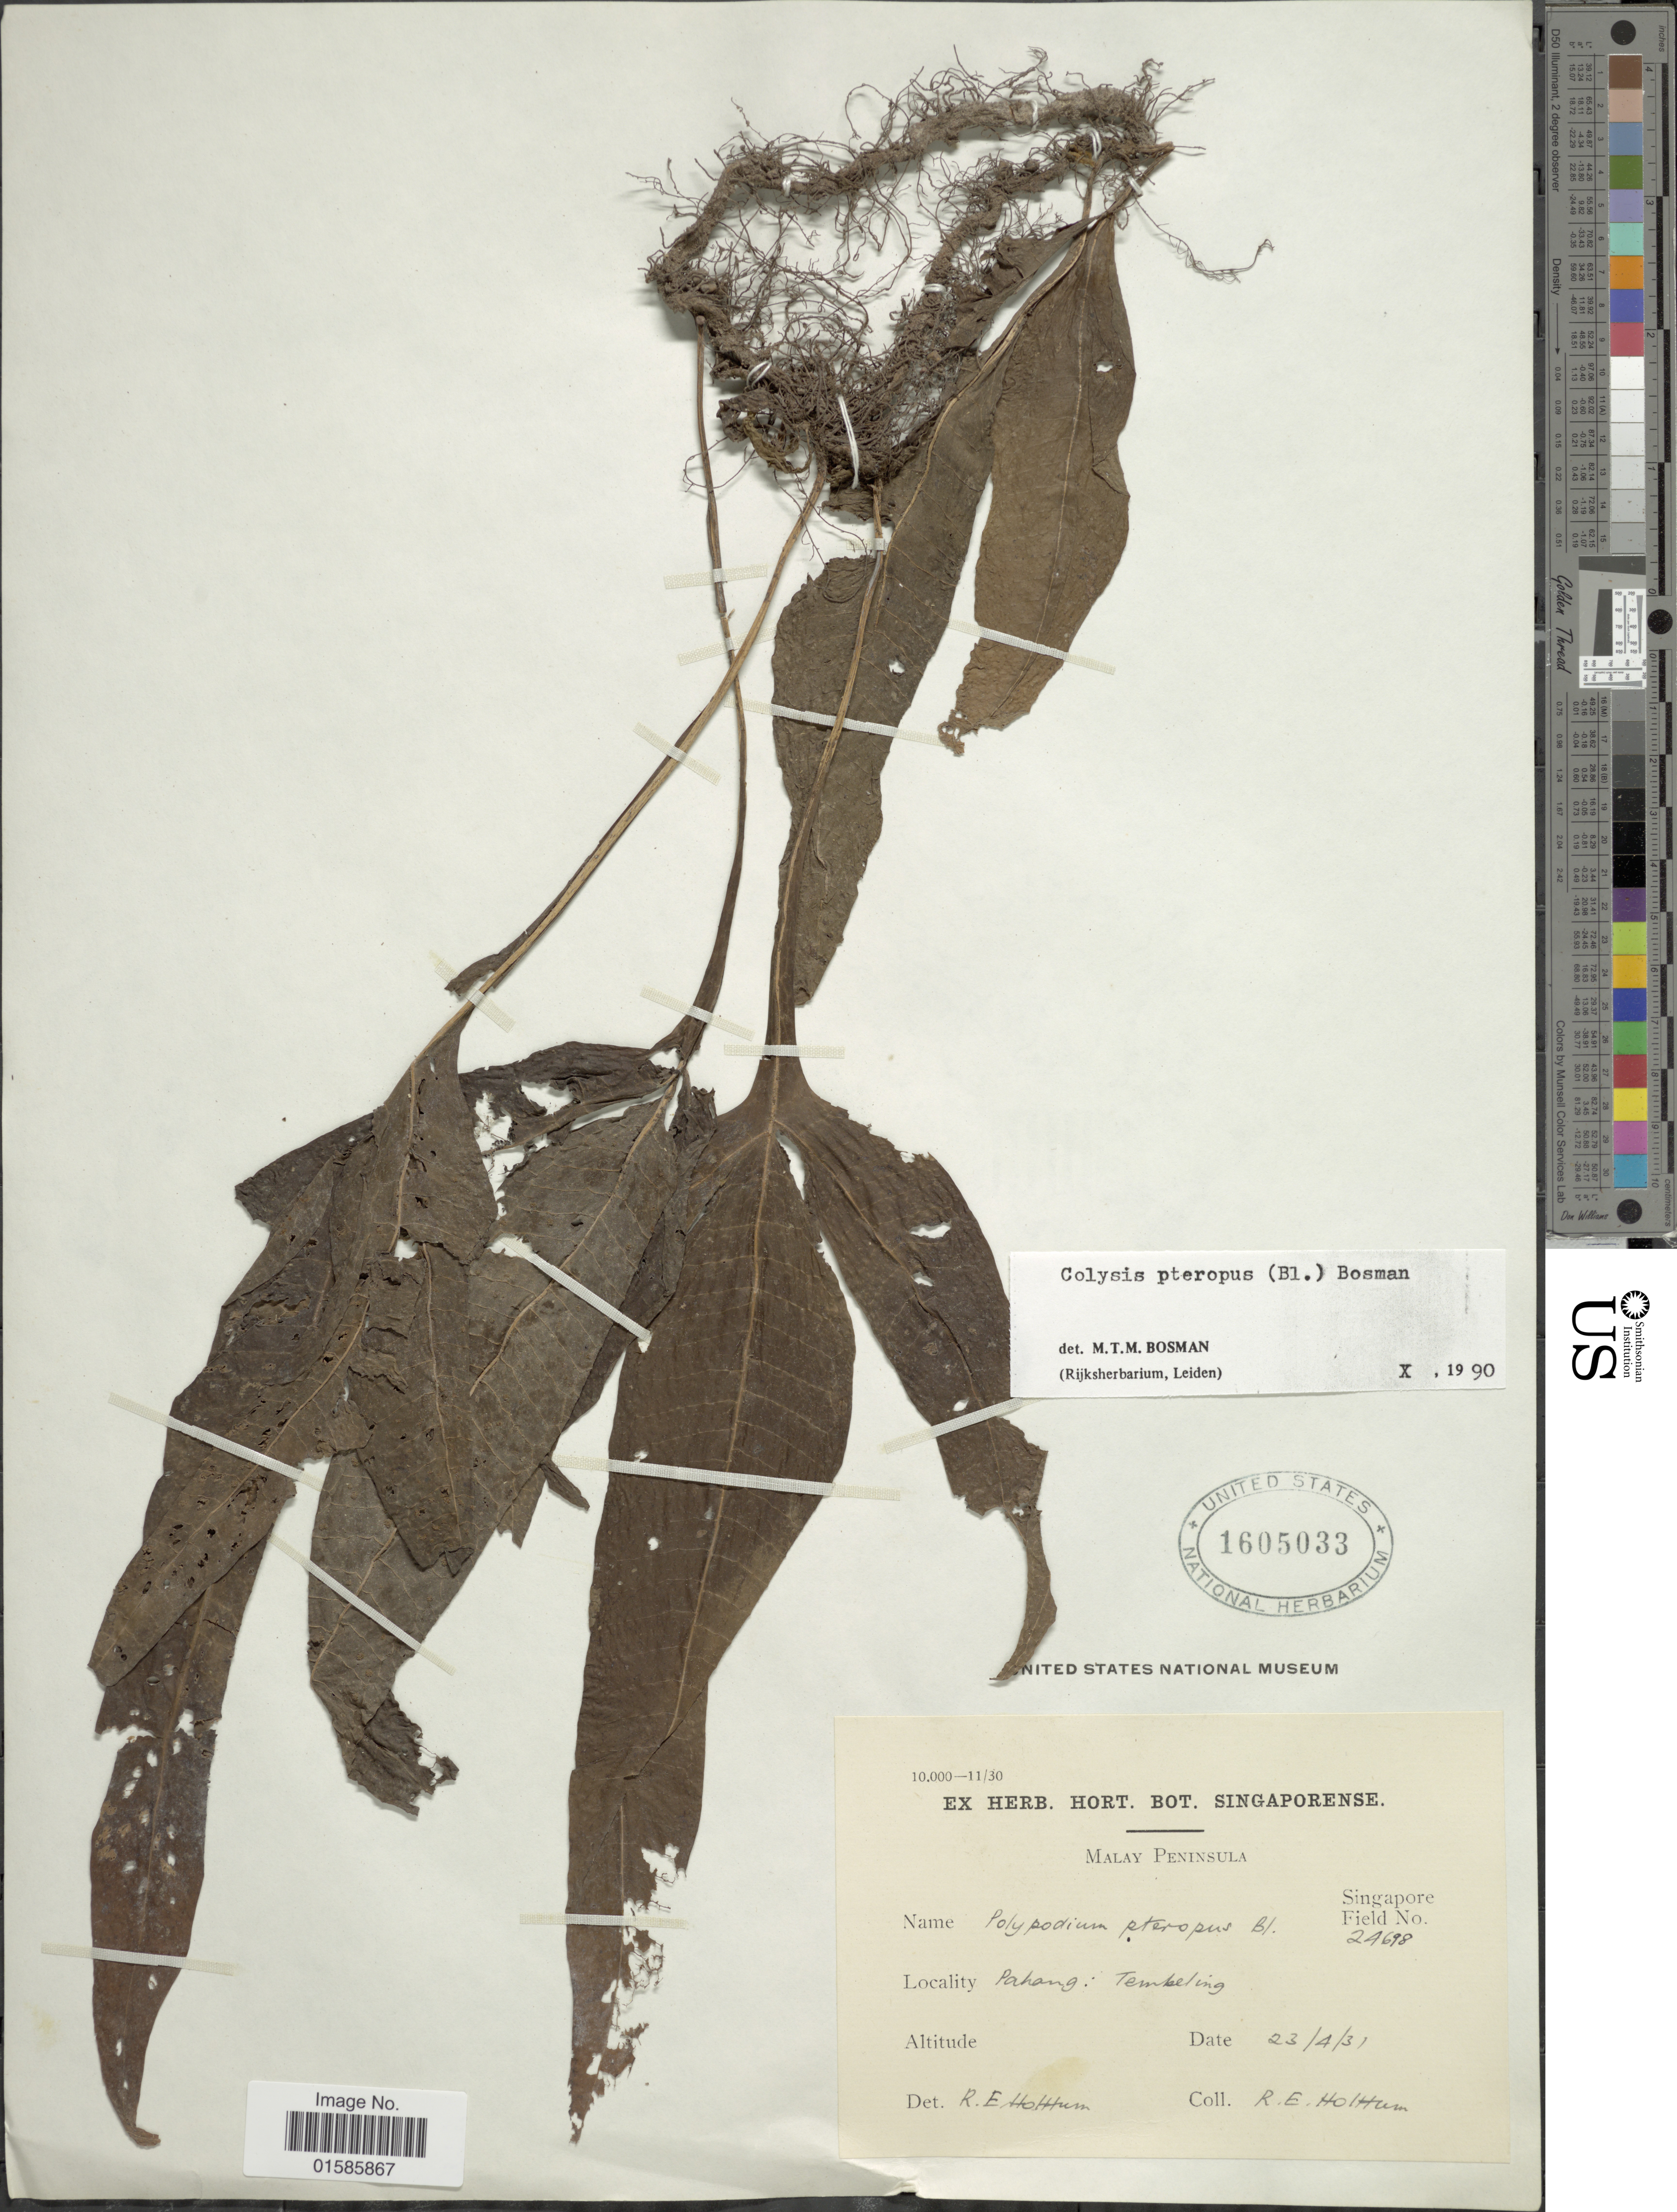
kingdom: Plantae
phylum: Tracheophyta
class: Polypodiopsida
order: Polypodiales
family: Polypodiaceae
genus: Microsorum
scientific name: Microsorum pteropus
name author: (Blume) Copel.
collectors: R. E. Holttum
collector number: Singapore Field 24698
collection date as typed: Transcribed d/m/y: 23/4/31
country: Malaysia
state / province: Pahang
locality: Malay Peninsula, Tembeling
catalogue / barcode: US 1605033